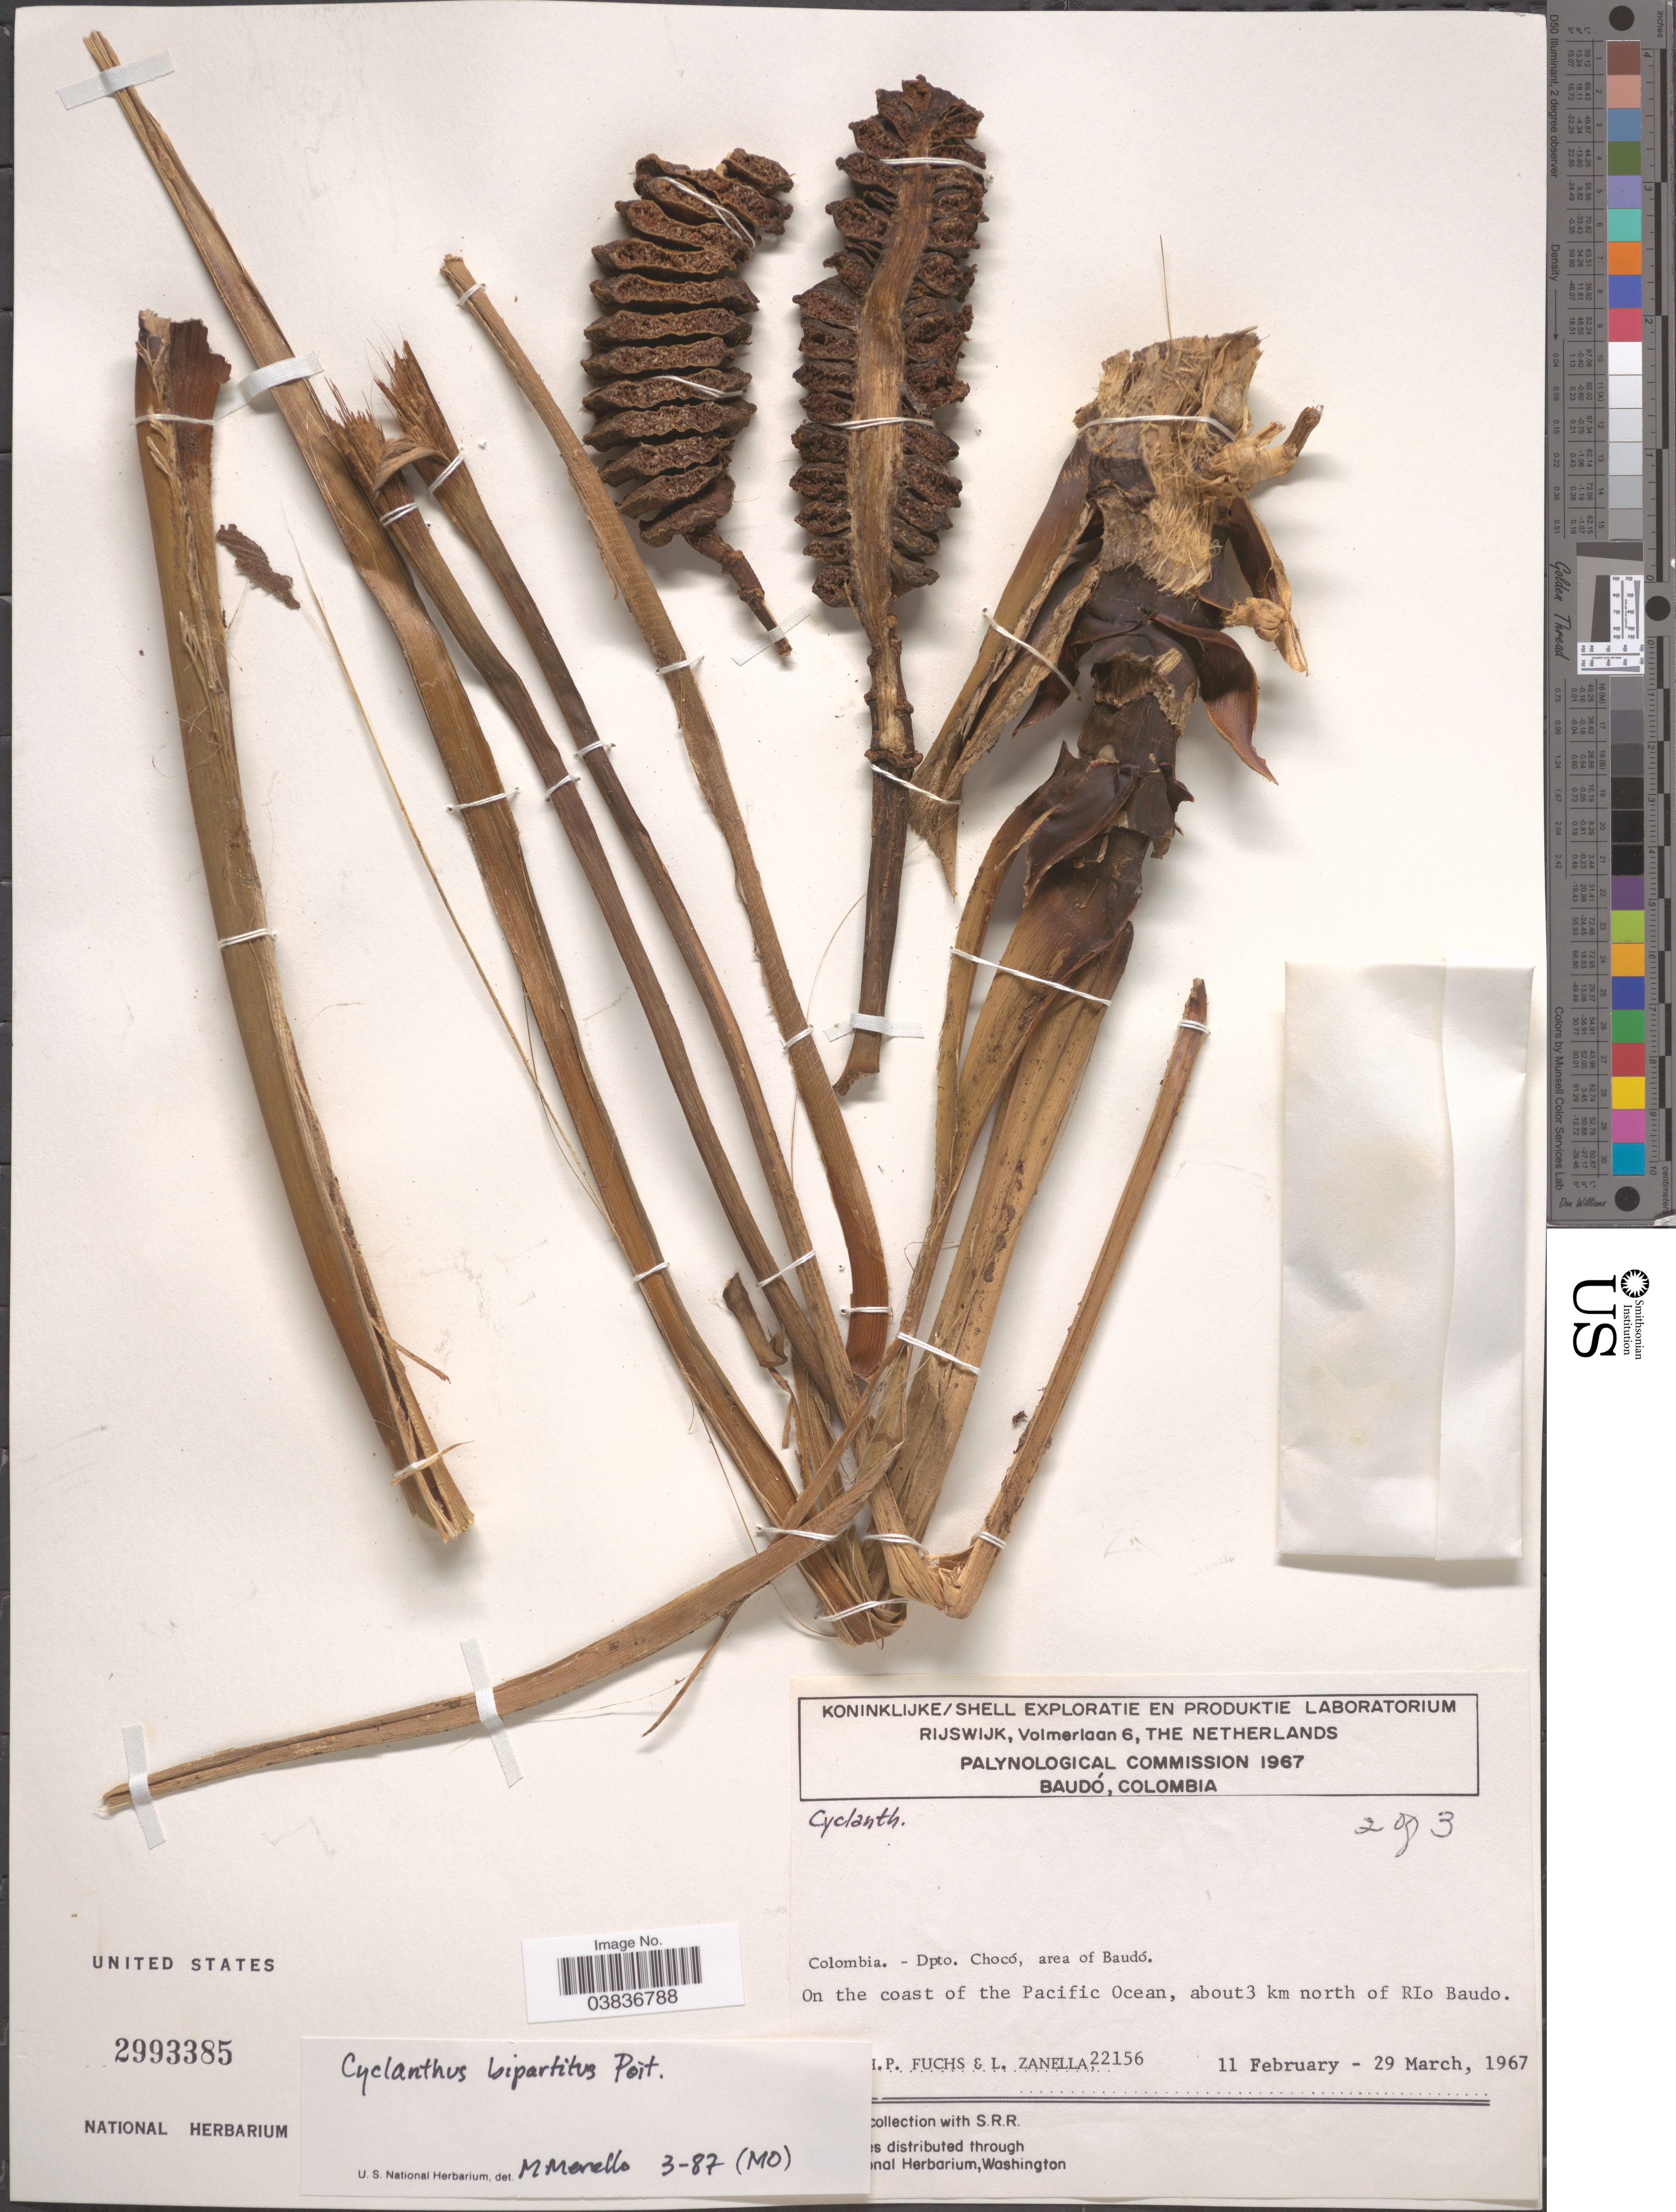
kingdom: Plantae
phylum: Tracheophyta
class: Liliopsida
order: Pandanales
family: Cyclanthaceae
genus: Cyclanthus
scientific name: Cyclanthus bipartitus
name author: Poit. ex A. Rich.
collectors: H. P. Fuchs & L. Zanella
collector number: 22156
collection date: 1967-02-11/1967-03-29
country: Colombia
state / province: Chocó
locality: Dpto. Chocó, area of Baudó. On the coast of the Pacific Ocean, about 3 km north of Rio Baudo.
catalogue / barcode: US 2993385